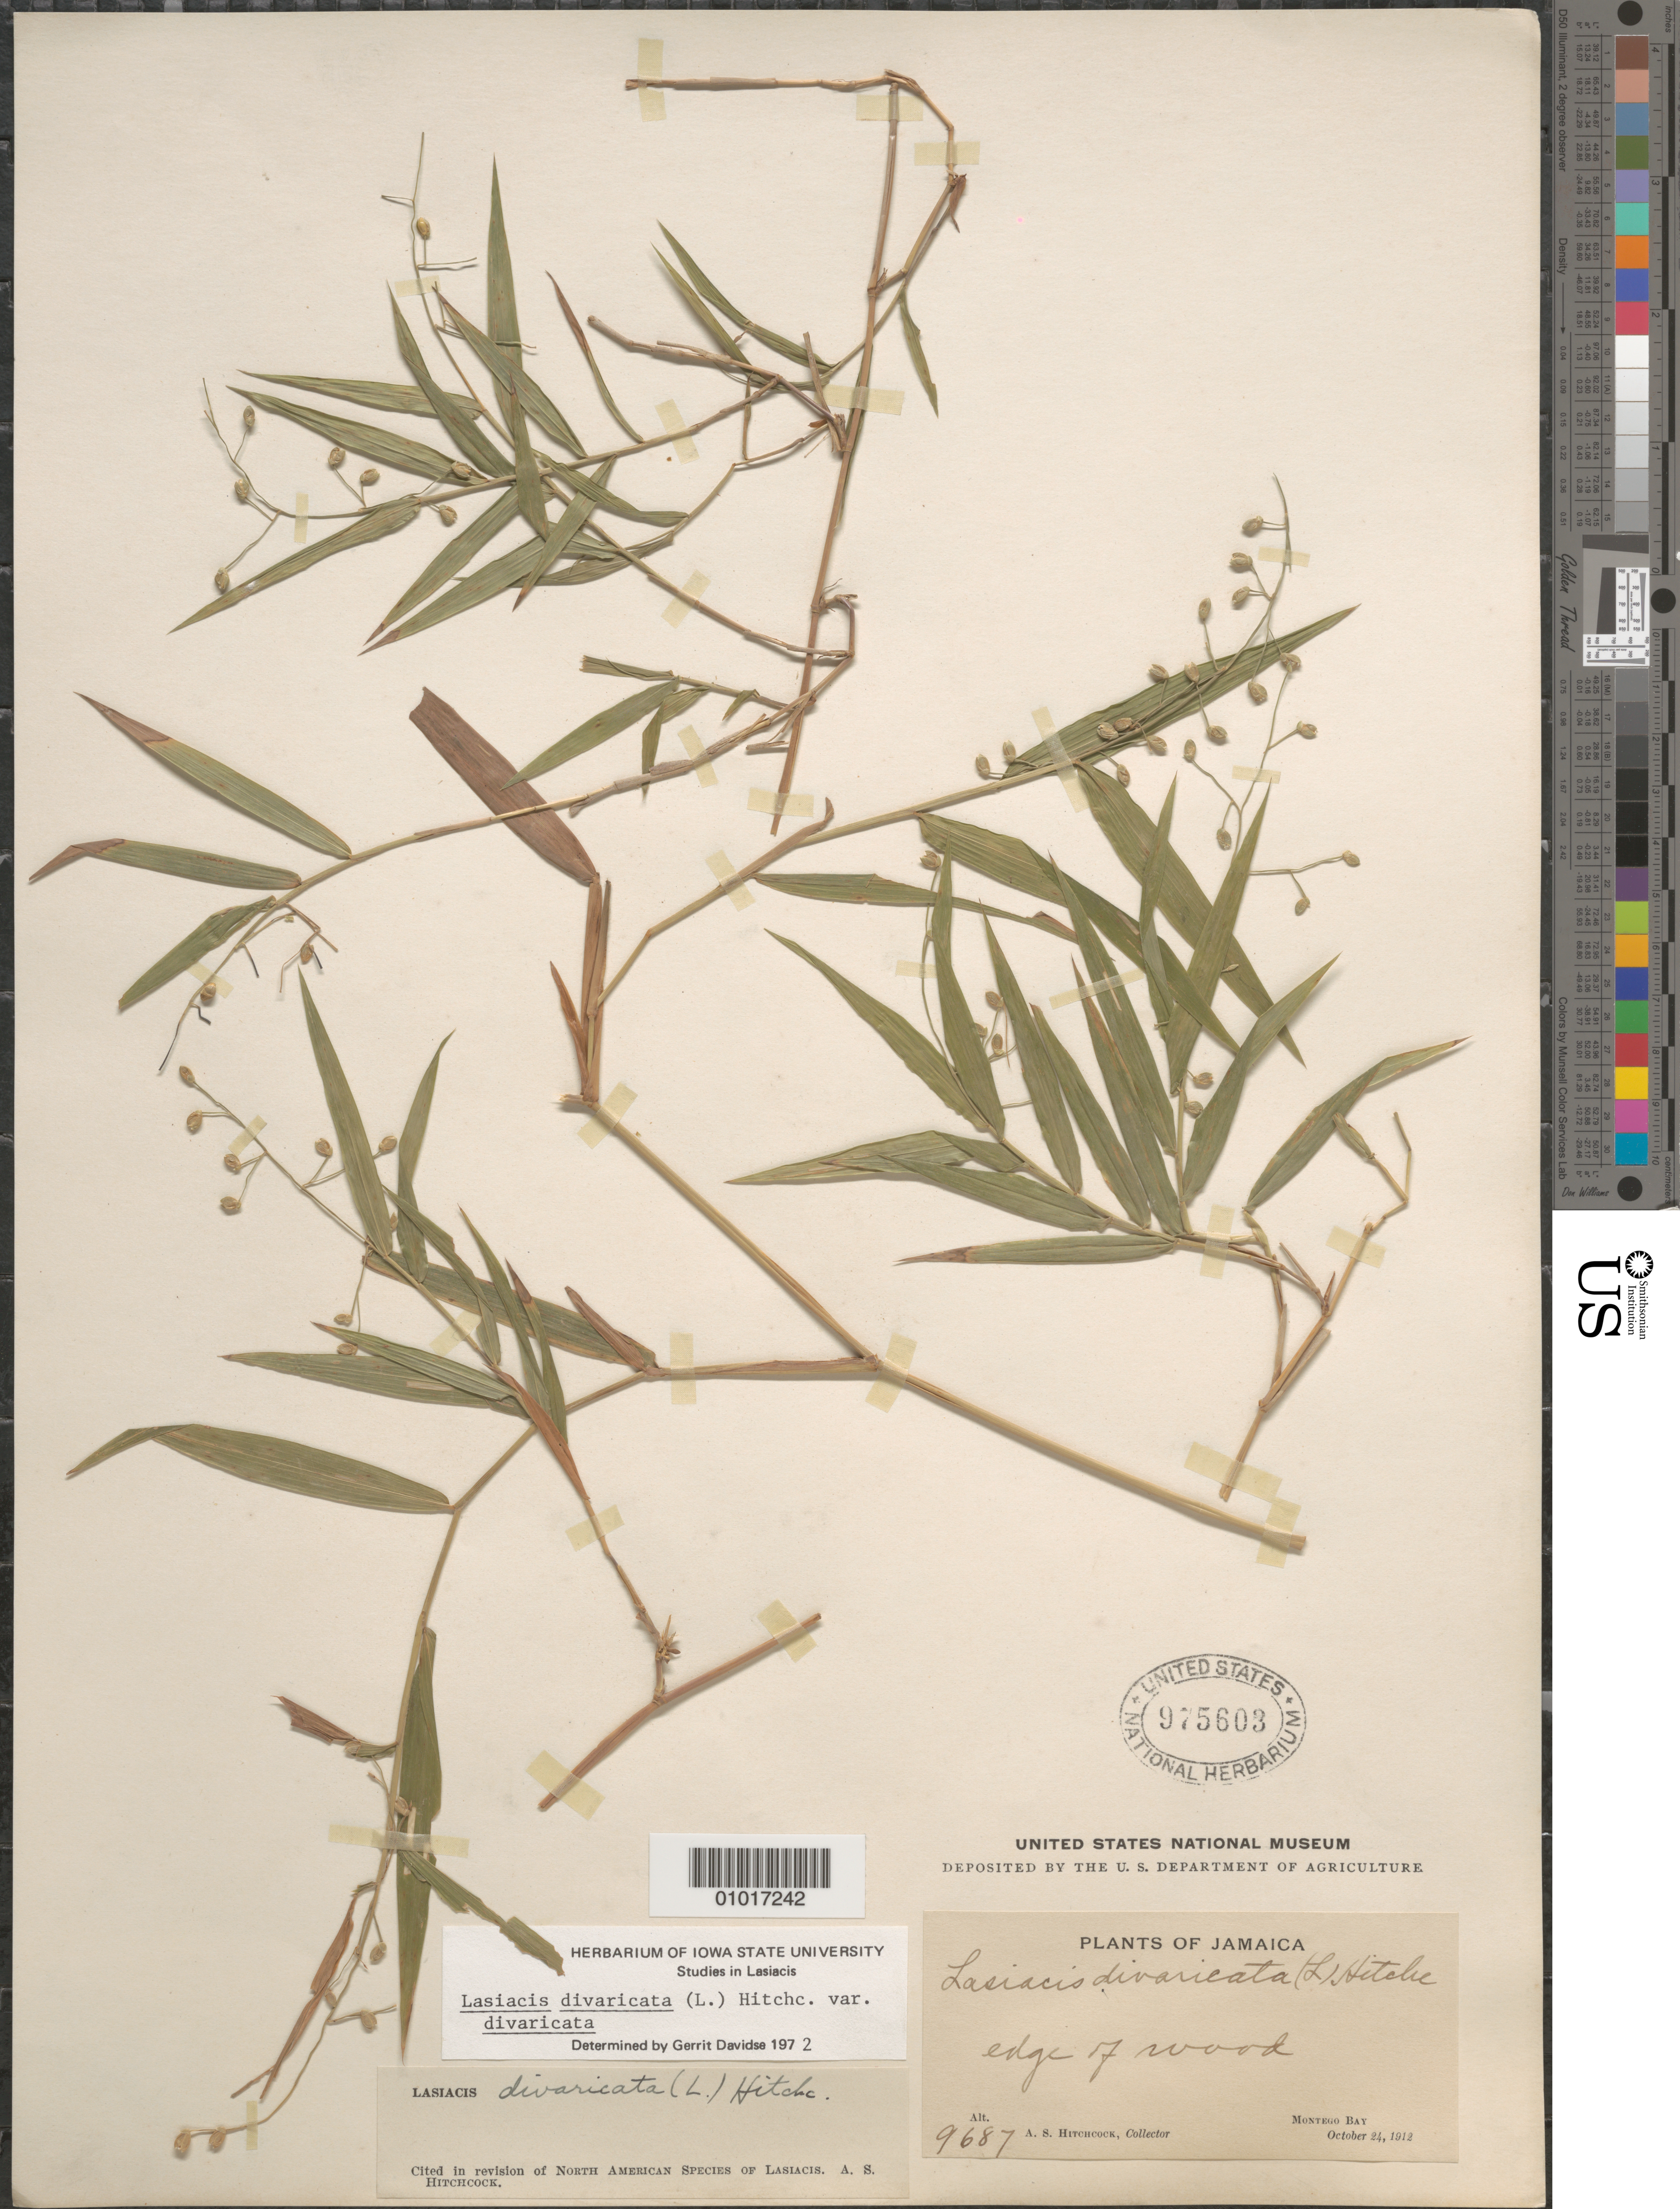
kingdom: Plantae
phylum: Tracheophyta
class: Liliopsida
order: Poales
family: Poaceae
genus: Lasiacis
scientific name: Lasiacis divaricata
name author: (L.) Hitchc.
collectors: A. S. Hitchcock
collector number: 9687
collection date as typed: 24 Oct 1912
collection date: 1912-10-24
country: Jamaica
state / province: Saint James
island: Jamaica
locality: Montego Bay, edge of woods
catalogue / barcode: US 975603